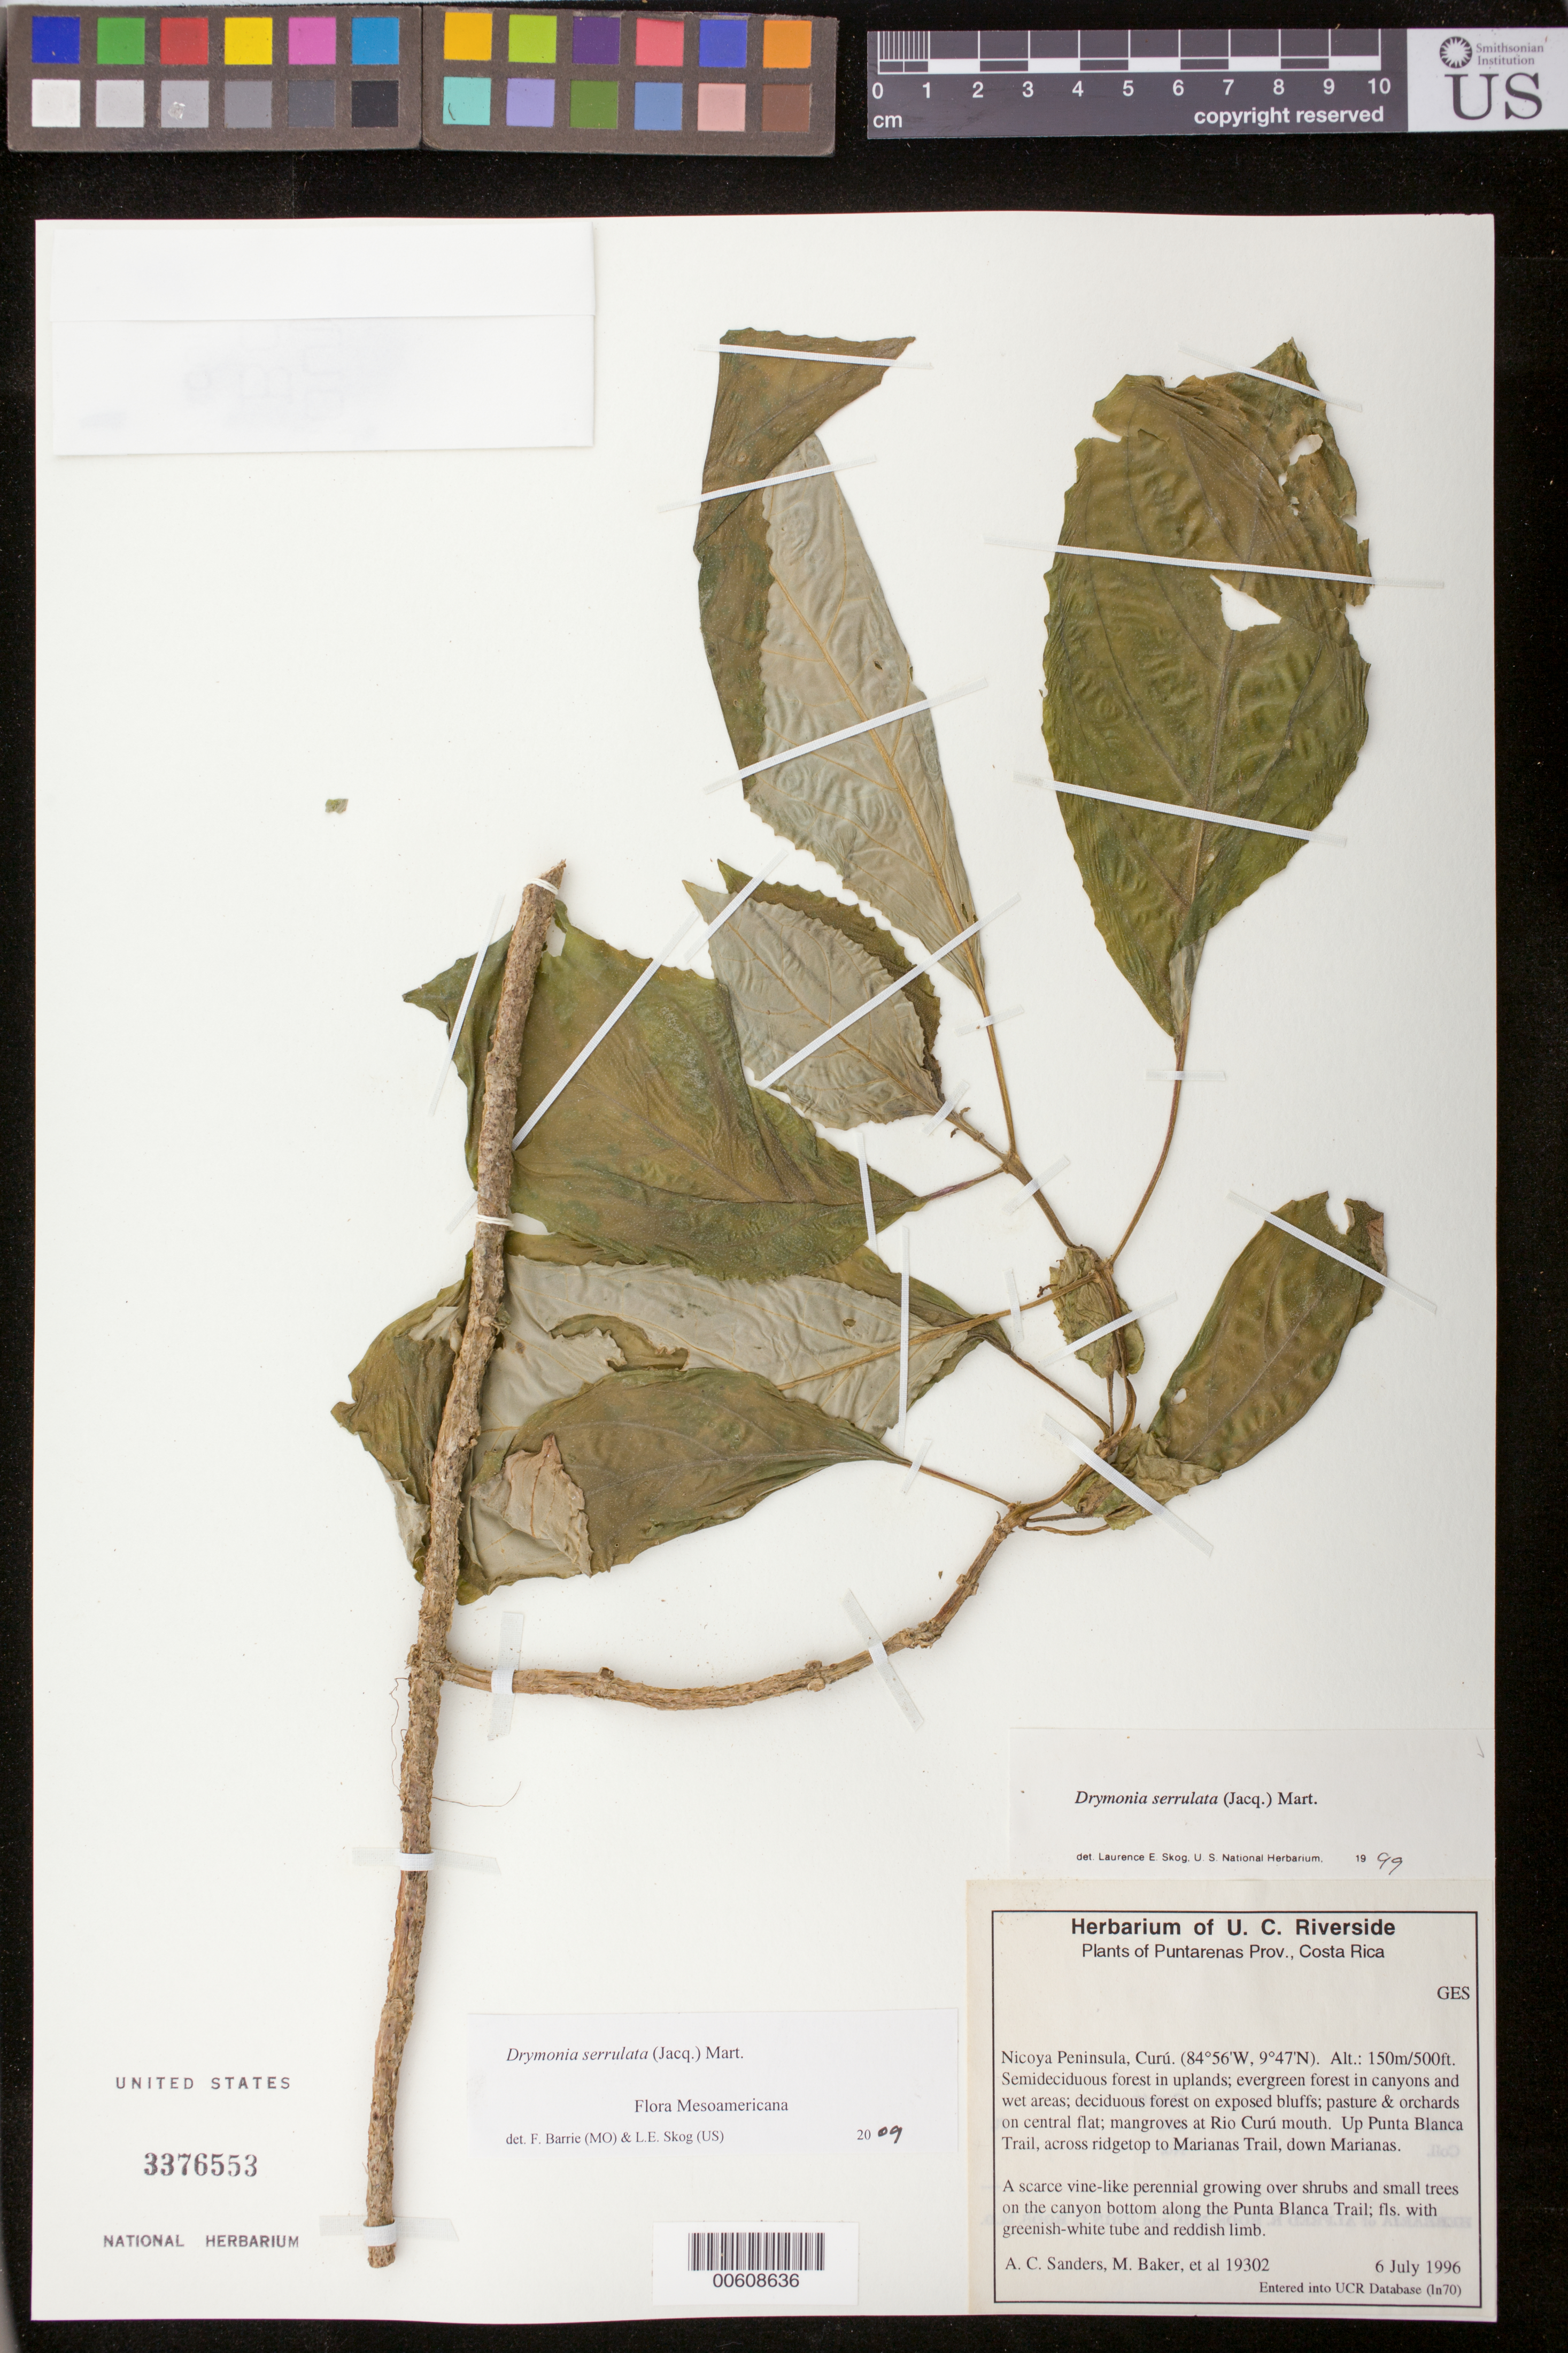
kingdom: Plantae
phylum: Tracheophyta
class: Magnoliopsida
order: Lamiales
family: Gesneriaceae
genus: Drymonia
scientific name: Drymonia serrulata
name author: (Jacq.) Mart.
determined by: Skog, Laurence E.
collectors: A. Sanders, M. Baker & et al.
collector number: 19302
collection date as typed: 06 Jul 1996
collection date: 1996-07-06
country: Costa Rica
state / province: Puntarenas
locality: Nicoya Peninsula, Curú. Up Punta Blanca Trail, across ridgetop to Marianas Trail, down Marianas; on the canyon bottom along the Punta Blanca Trail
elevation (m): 150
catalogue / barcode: US 3376553